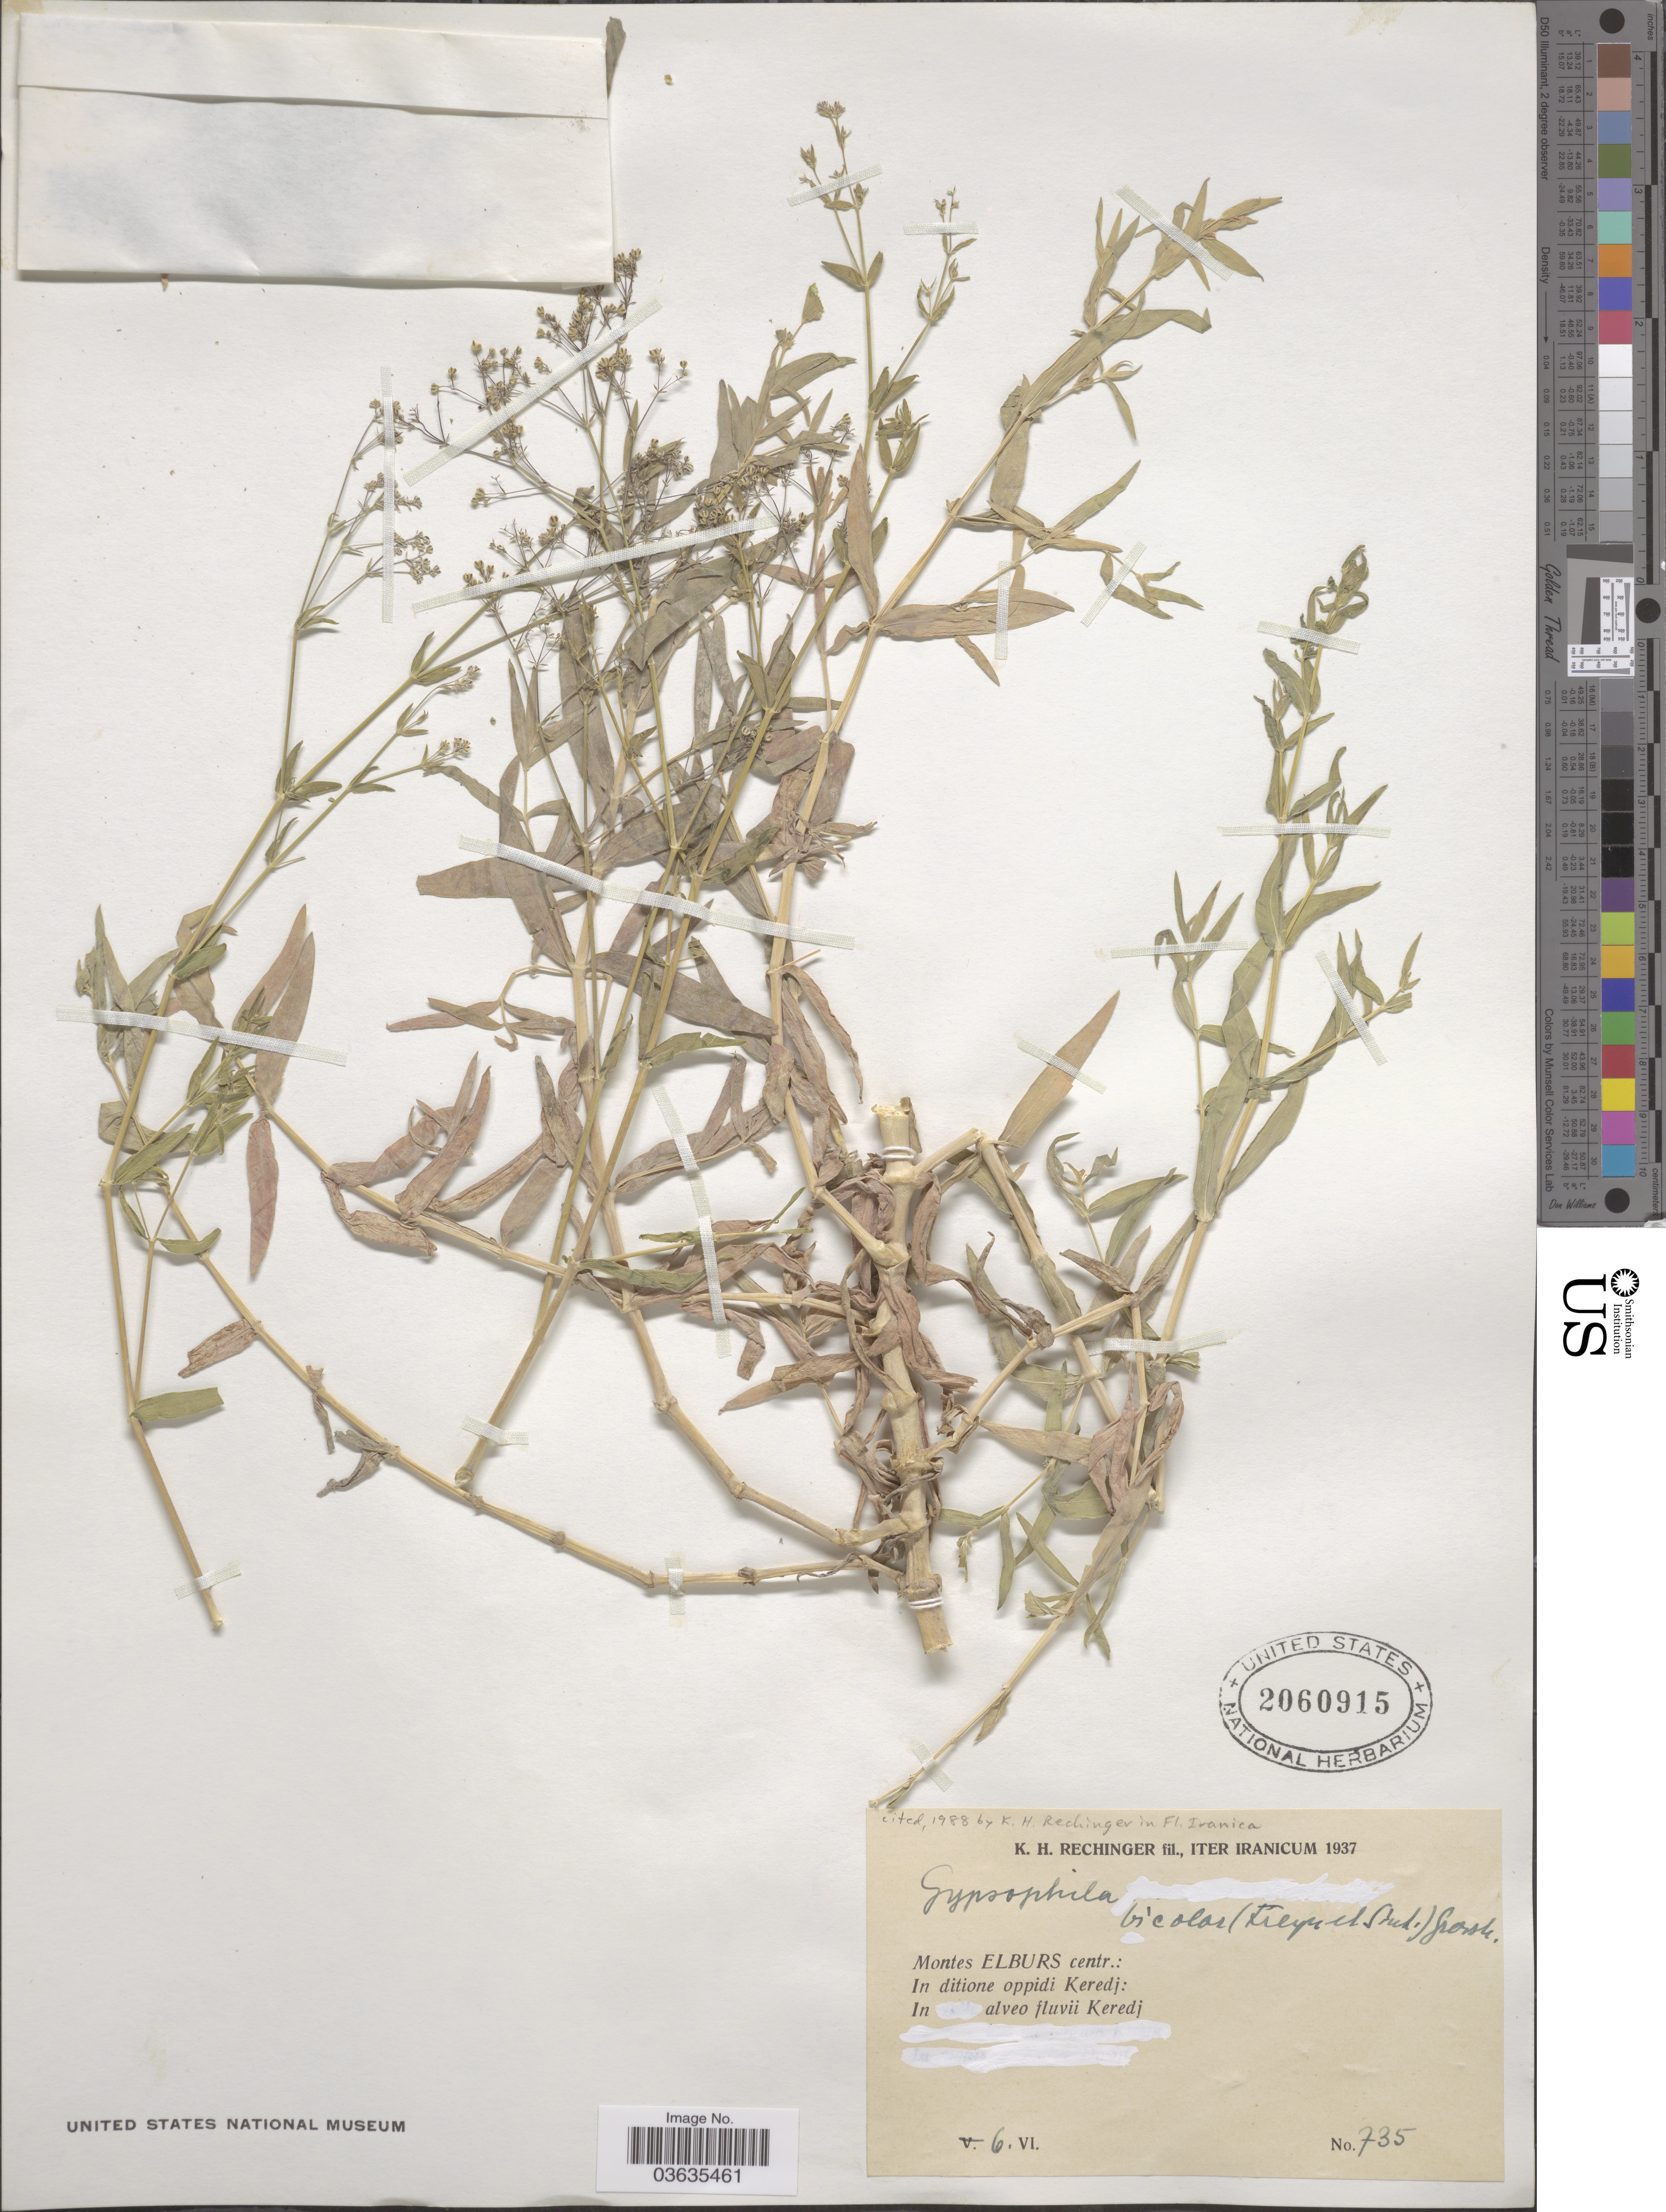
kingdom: Plantae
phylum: Tracheophyta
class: Magnoliopsida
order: Caryophyllales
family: Caryophyllaceae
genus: Gypsophila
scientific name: Gypsophila bicolor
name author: (Freyn & Sint.) Grossh.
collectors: K. H. Rechinger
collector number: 735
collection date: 1937-06-06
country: Iran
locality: Montes Elburs centr.: In ditione oppidi Keredj: In alveo fluvii Keredj.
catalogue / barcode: US 2060915